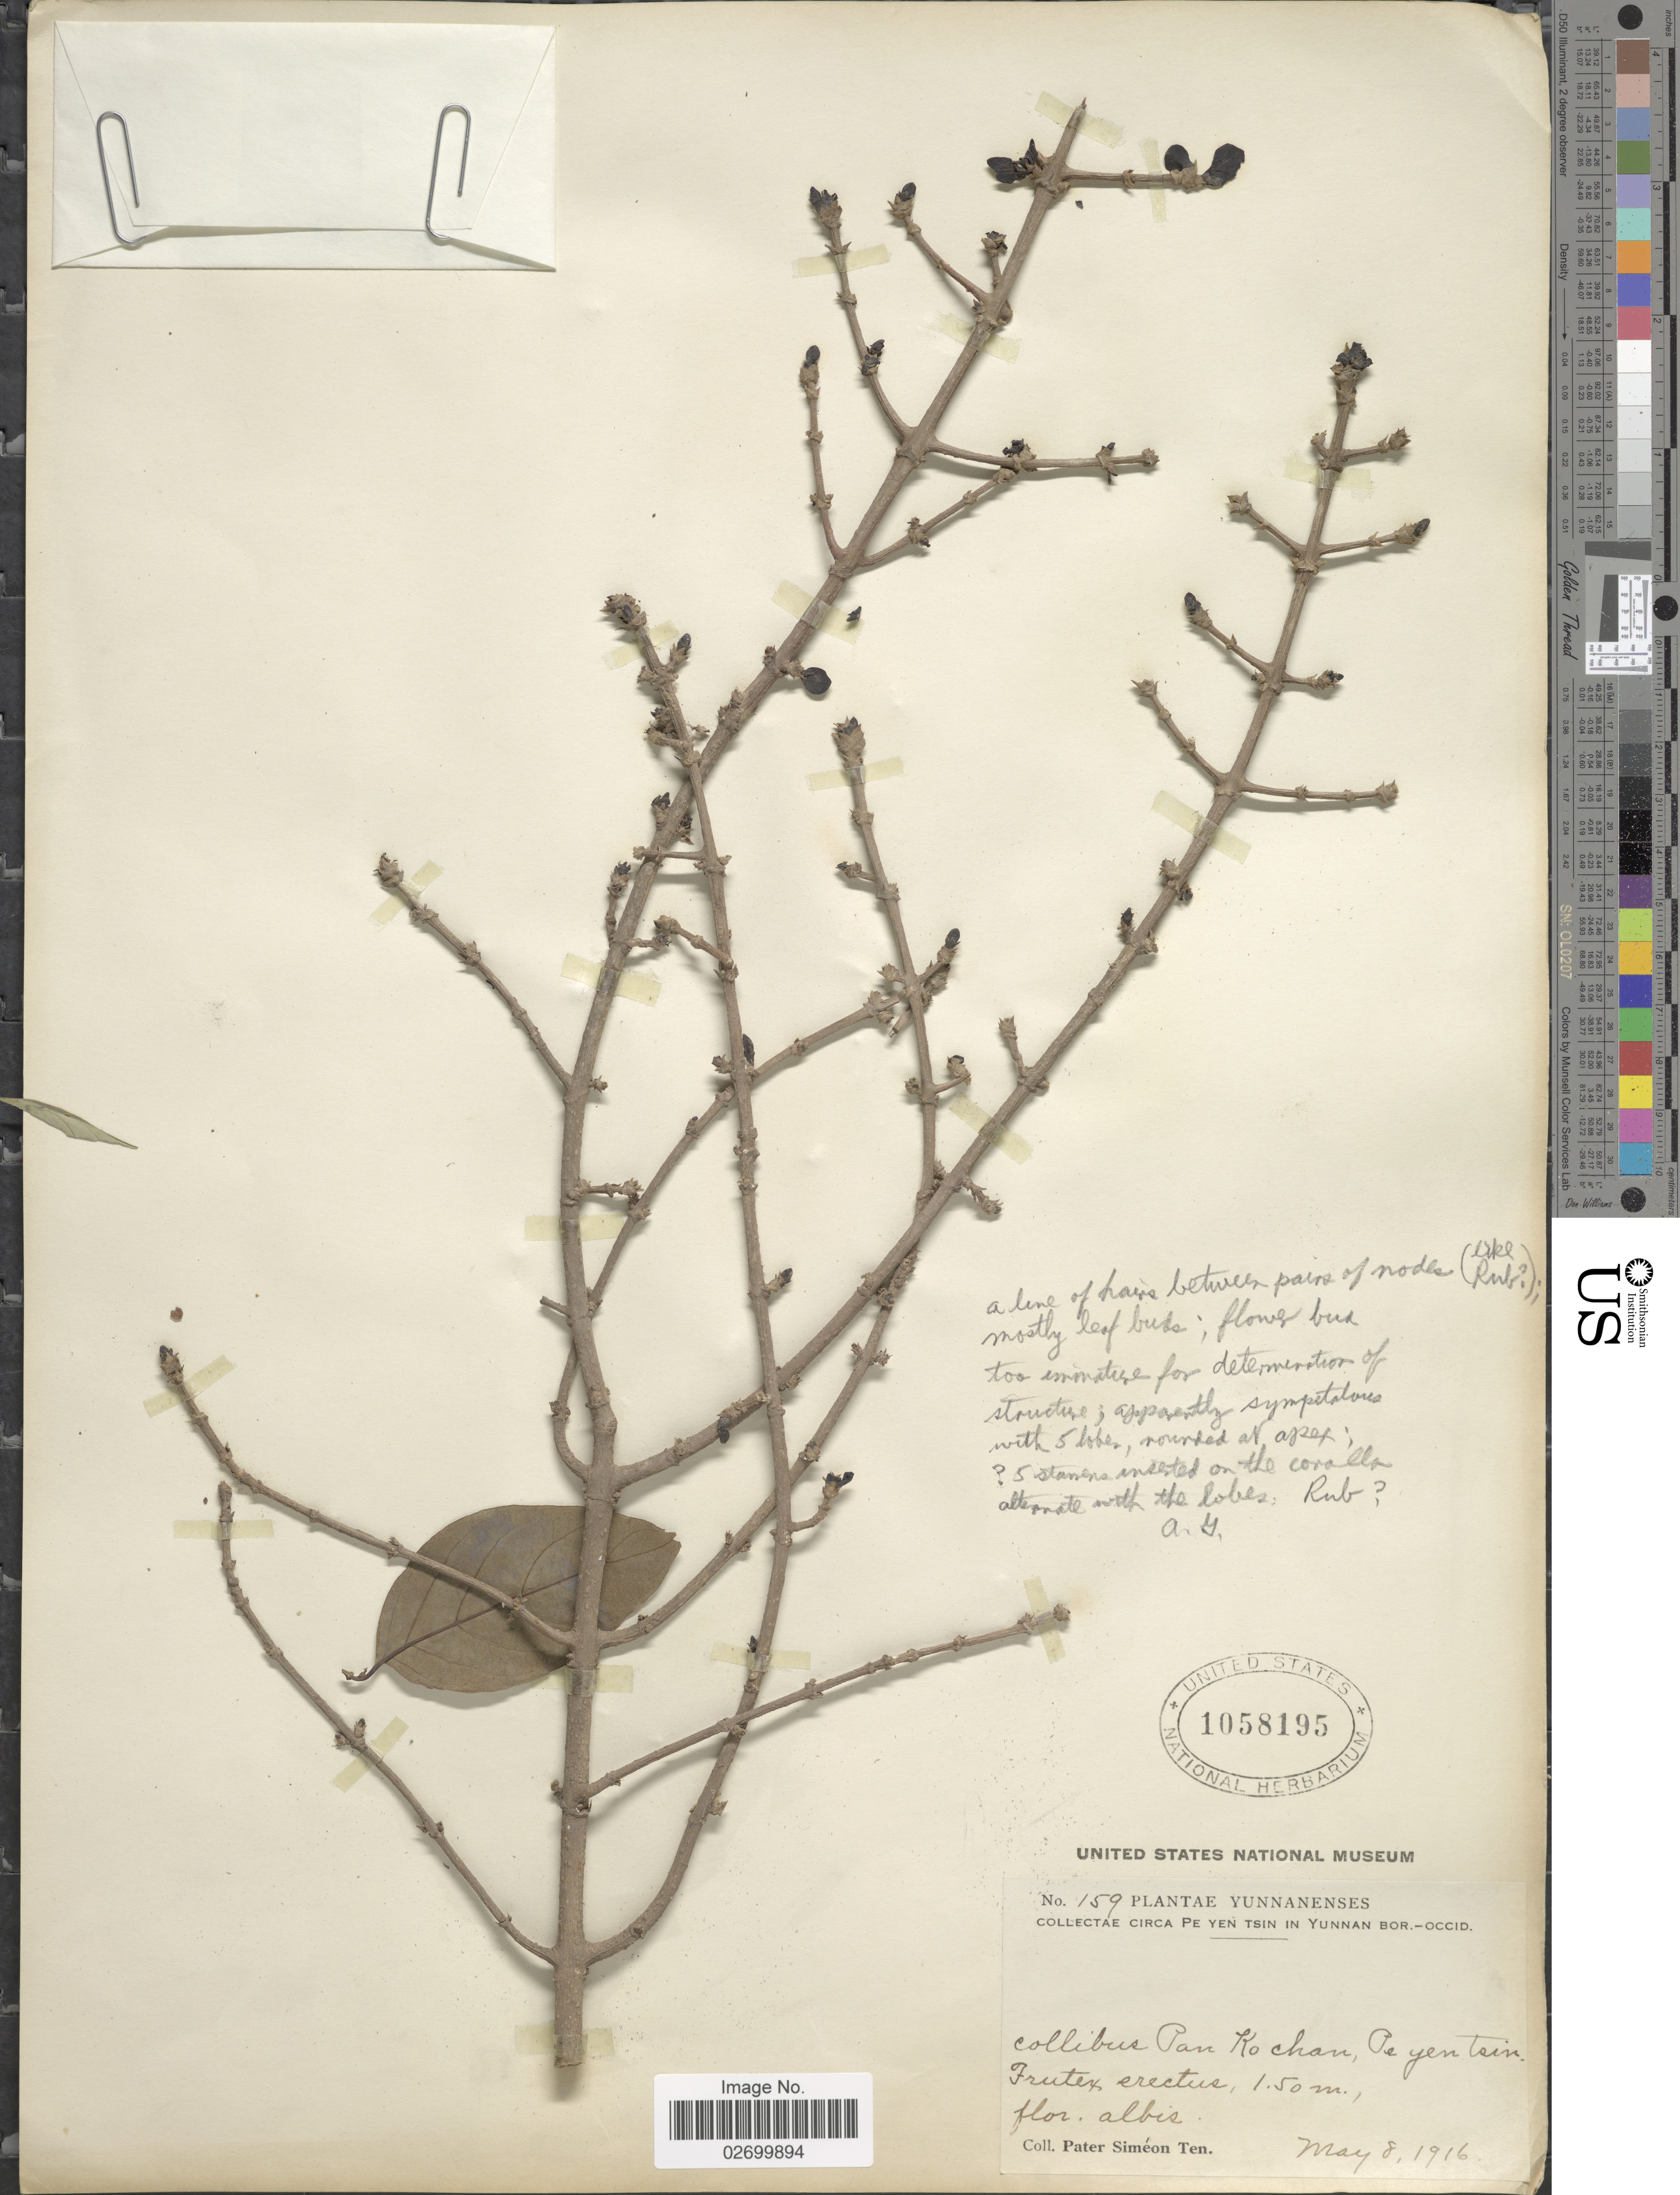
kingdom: Plantae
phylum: Tracheophyta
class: Magnoliopsida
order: Gentianales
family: Rubiaceae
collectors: S. Ten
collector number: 159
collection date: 1916-05-08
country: China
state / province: Yunnan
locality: Circa Pe Yen Tsin in Yunnan Bor.-Occid. Collibus Pan Ko chan, Pe yen Tsin.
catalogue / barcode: US 1058195